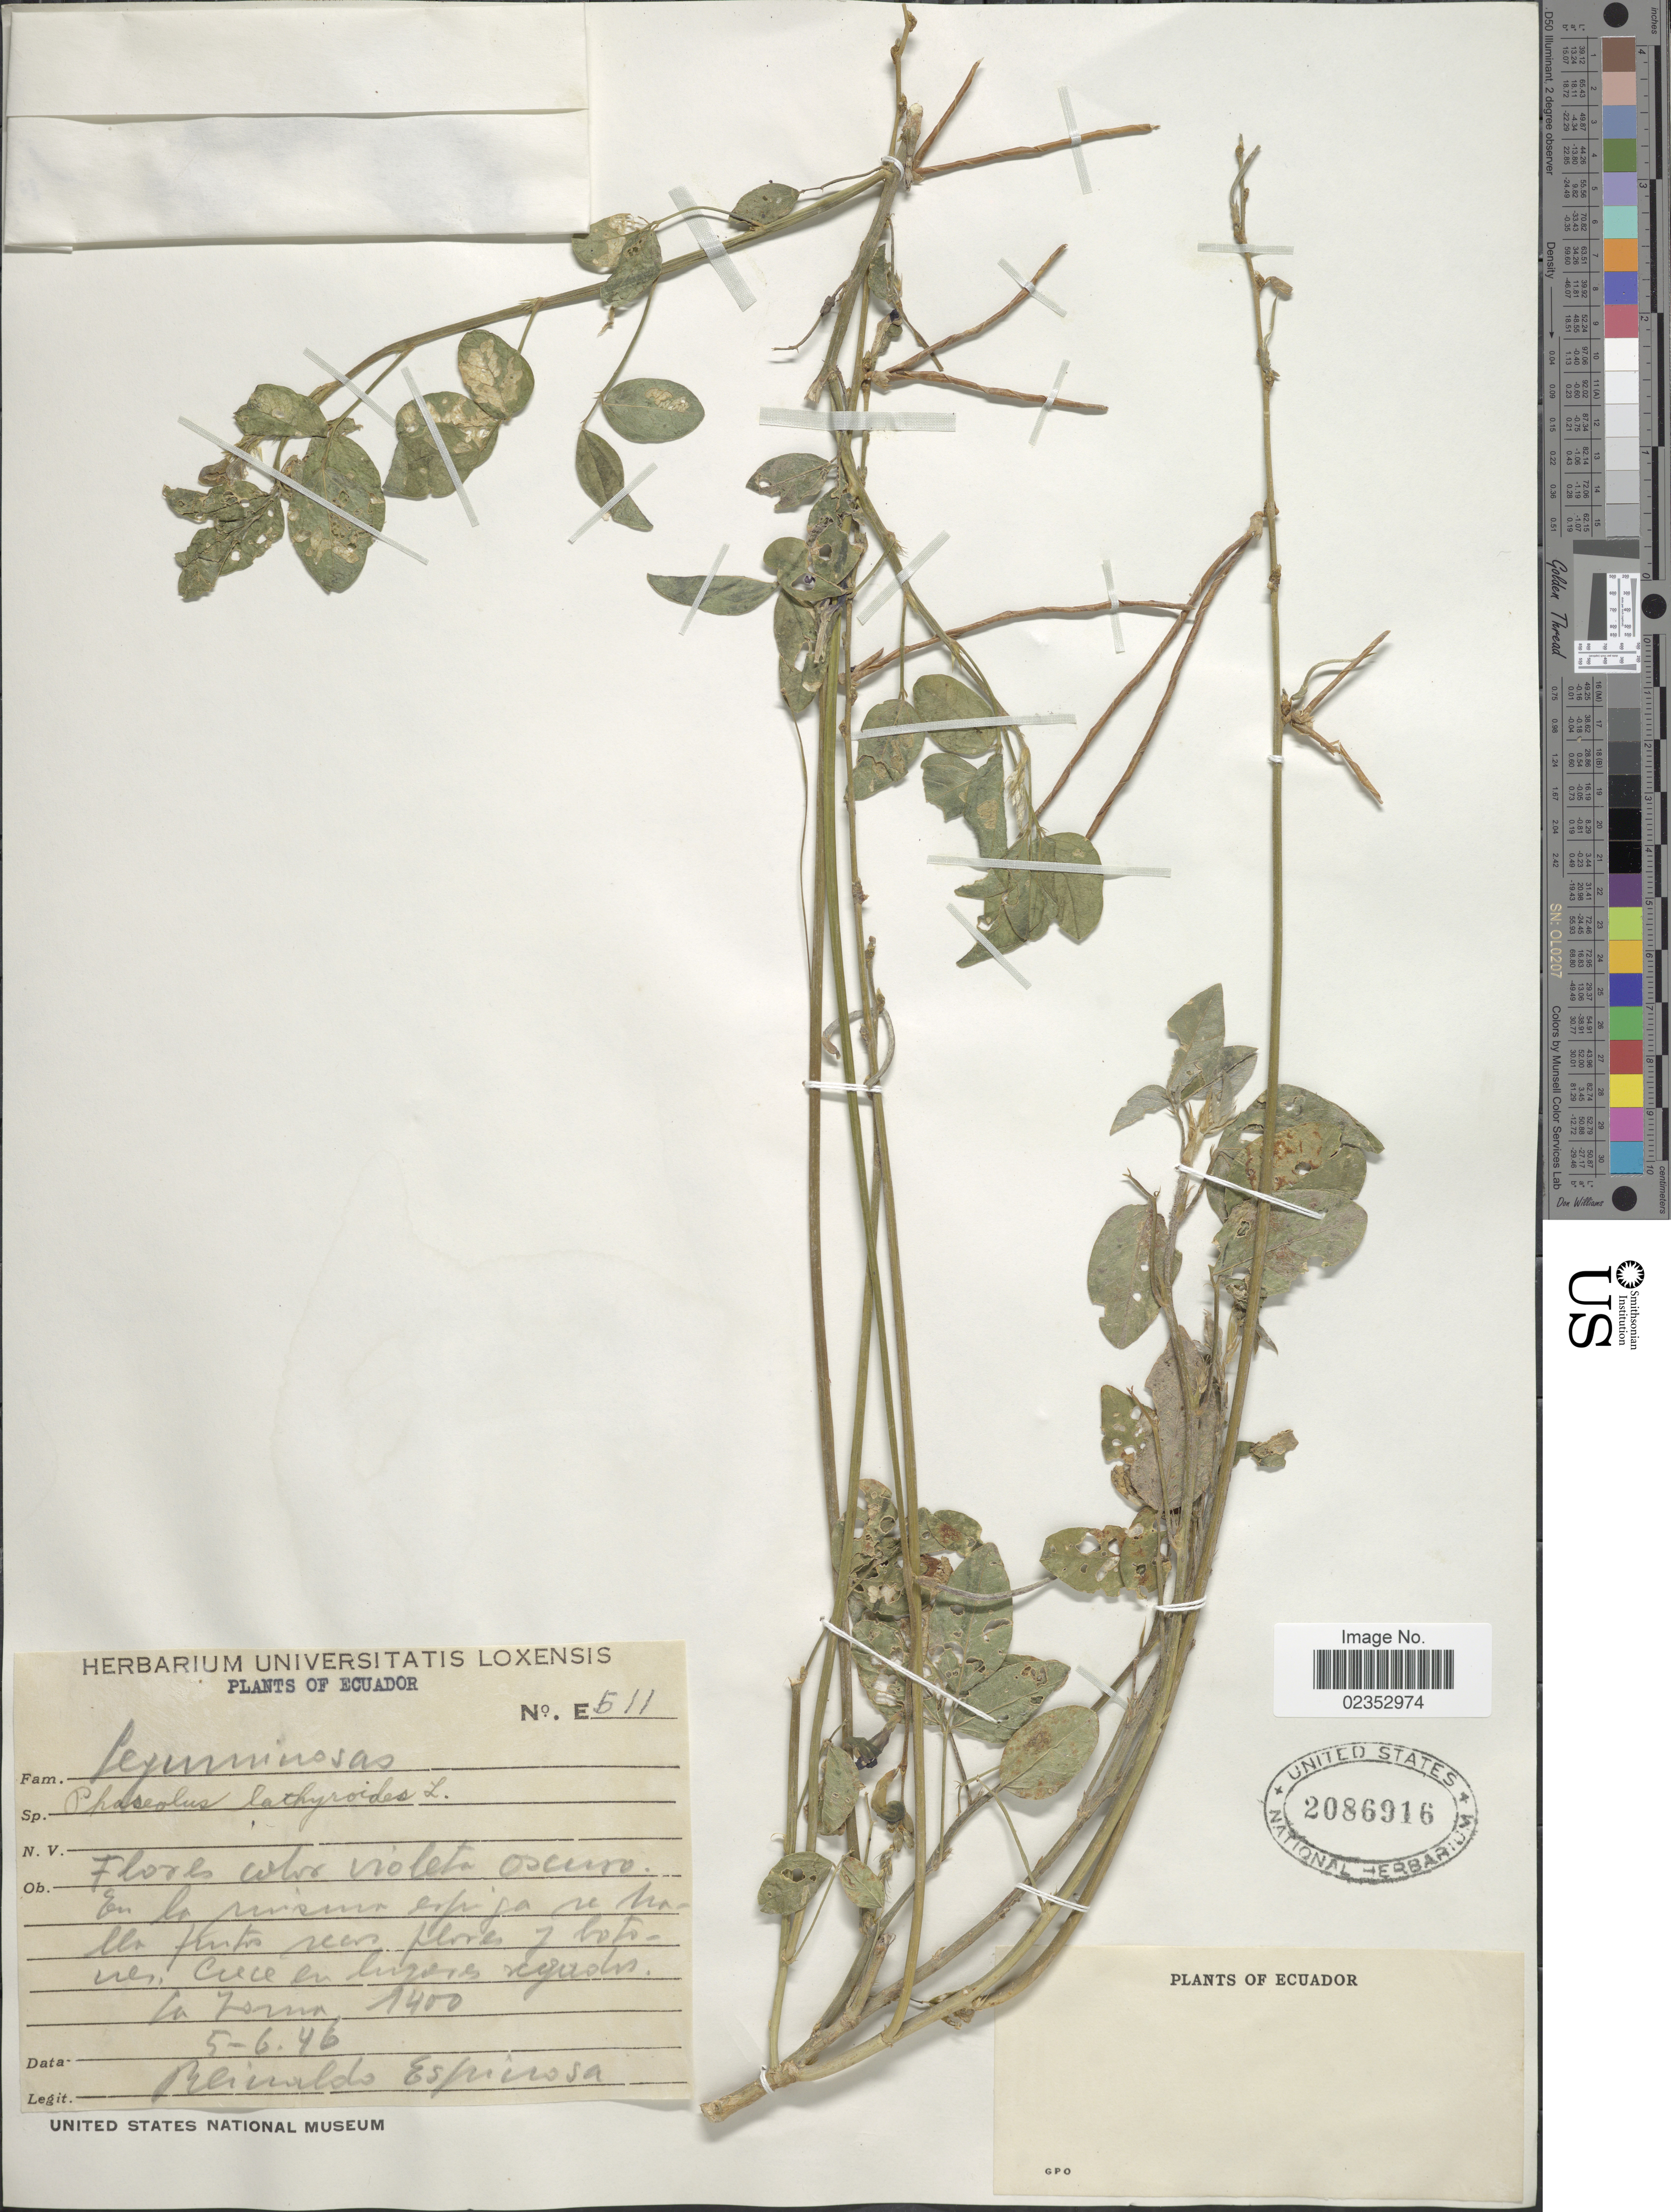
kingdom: Plantae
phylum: Tracheophyta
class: Magnoliopsida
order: Fabales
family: Fabaceae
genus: Phaseolus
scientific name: Phaseolus lathyroides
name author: L.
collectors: R. Espinosa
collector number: E511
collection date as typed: Transcribed d/m/y: 5/6/46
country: Ecuador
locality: La Loma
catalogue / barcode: US 2086916